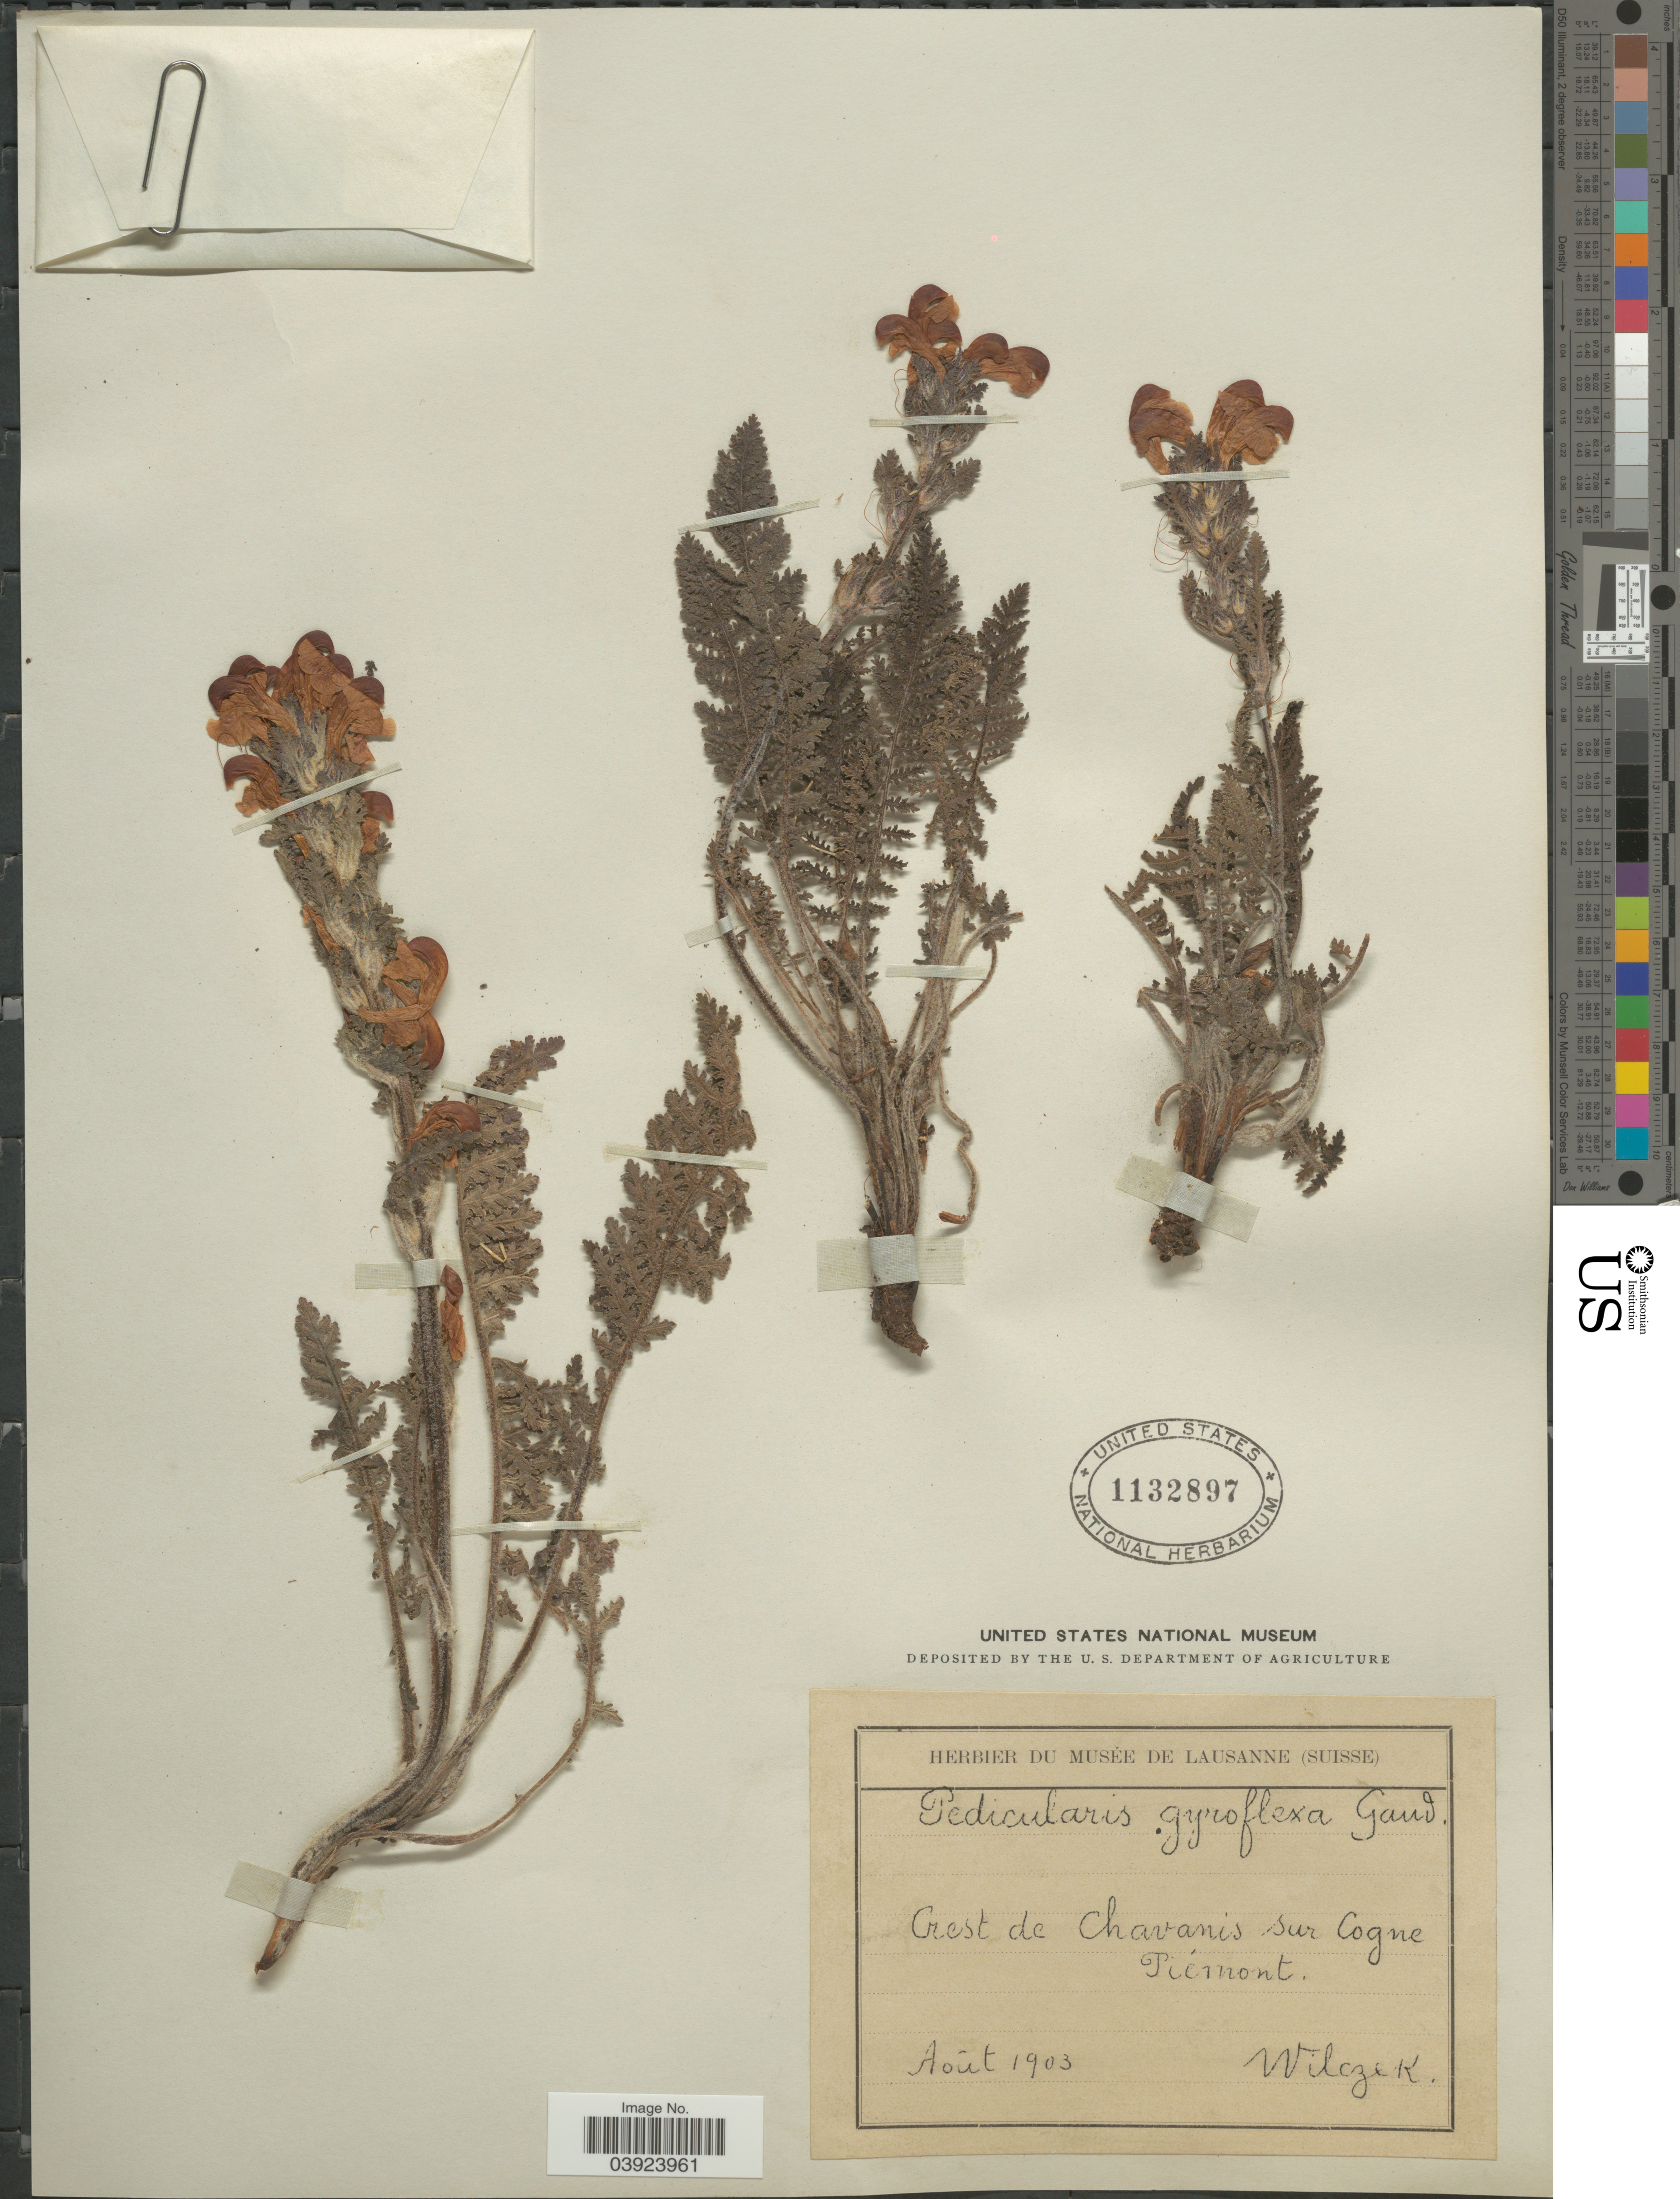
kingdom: Plantae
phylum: Tracheophyta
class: Magnoliopsida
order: Lamiales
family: Orobanchaceae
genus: Pedicularis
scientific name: Pedicularis gyroflexa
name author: Vill.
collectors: Wilczek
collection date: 1903-08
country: Italy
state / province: Piedmont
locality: Crest de Chavanis sur Cogne. Piémont.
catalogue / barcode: US 1132897